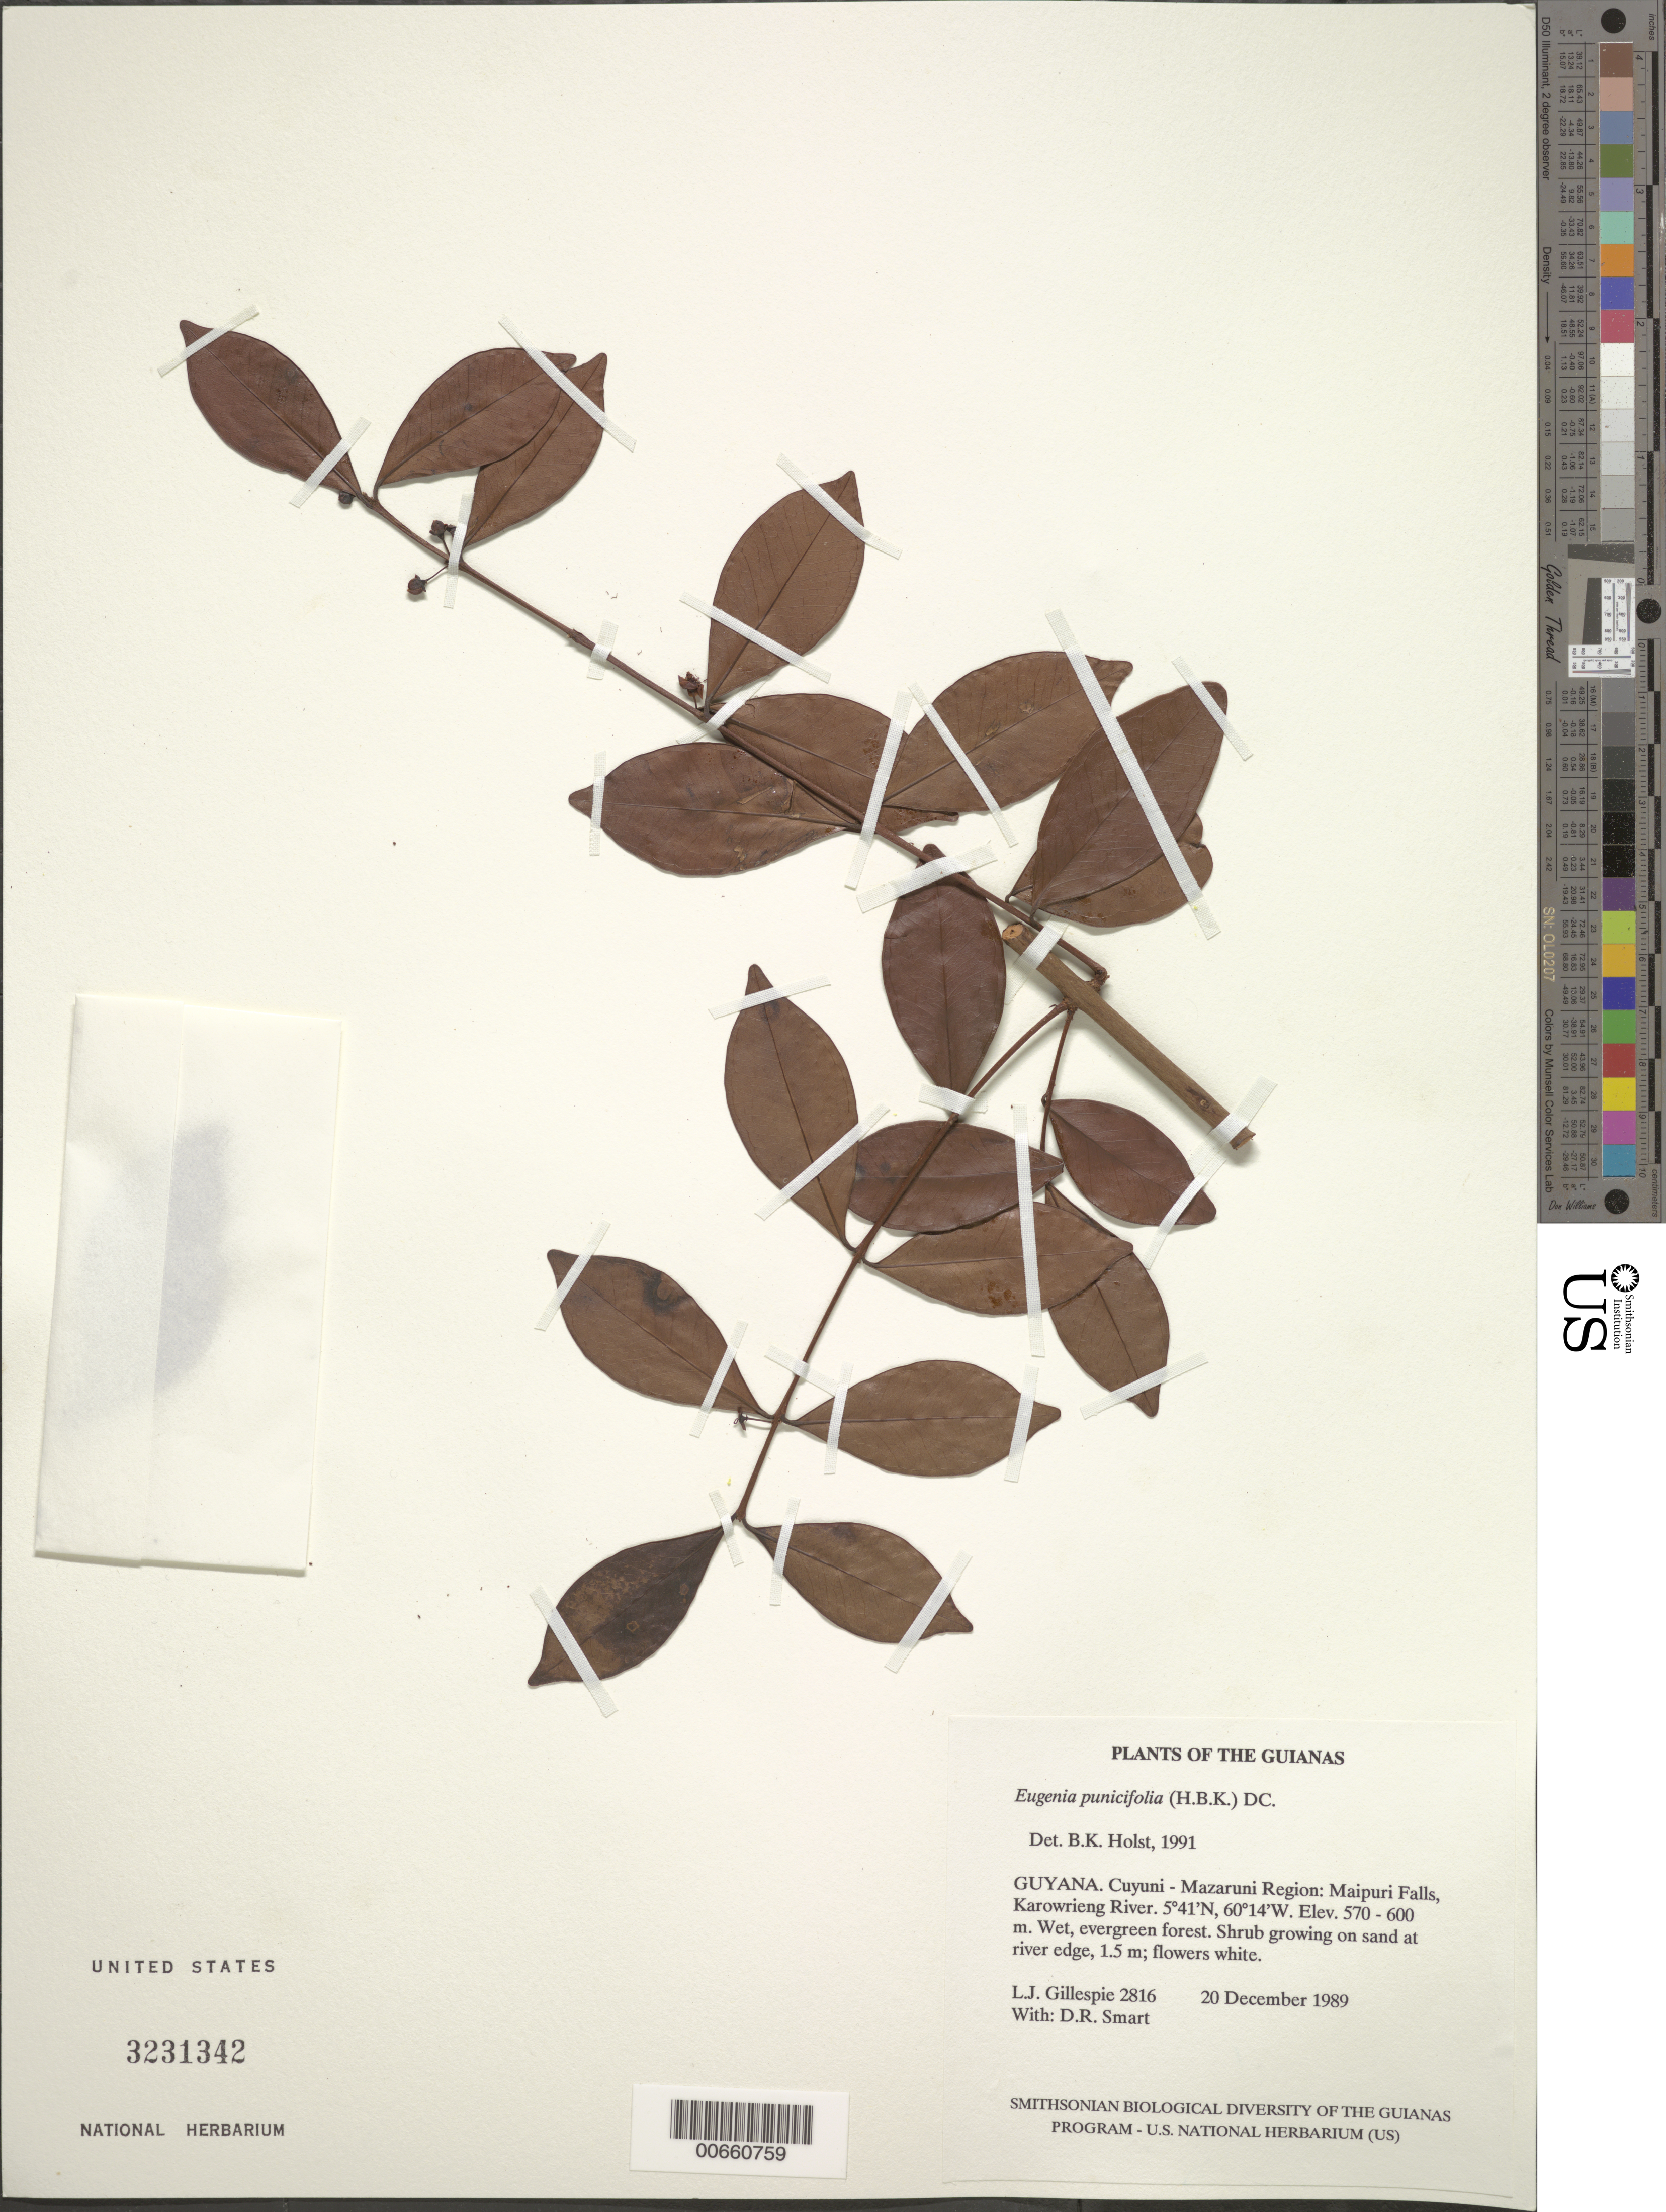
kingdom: Plantae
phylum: Tracheophyta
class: Magnoliopsida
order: Myrtales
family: Myrtaceae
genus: Eugenia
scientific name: Eugenia punicifolia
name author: (Kunth) DC.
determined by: Holst, Bruce K.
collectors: L. J. Gillespie & D. R. Smart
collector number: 2816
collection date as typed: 20 December 1989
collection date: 1989-12-20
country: Guyana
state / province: Cuyuni-Mazaruni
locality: Maipuri Falls, Karowrieng River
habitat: Wet, evergreen forest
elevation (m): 570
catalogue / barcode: US 3231342